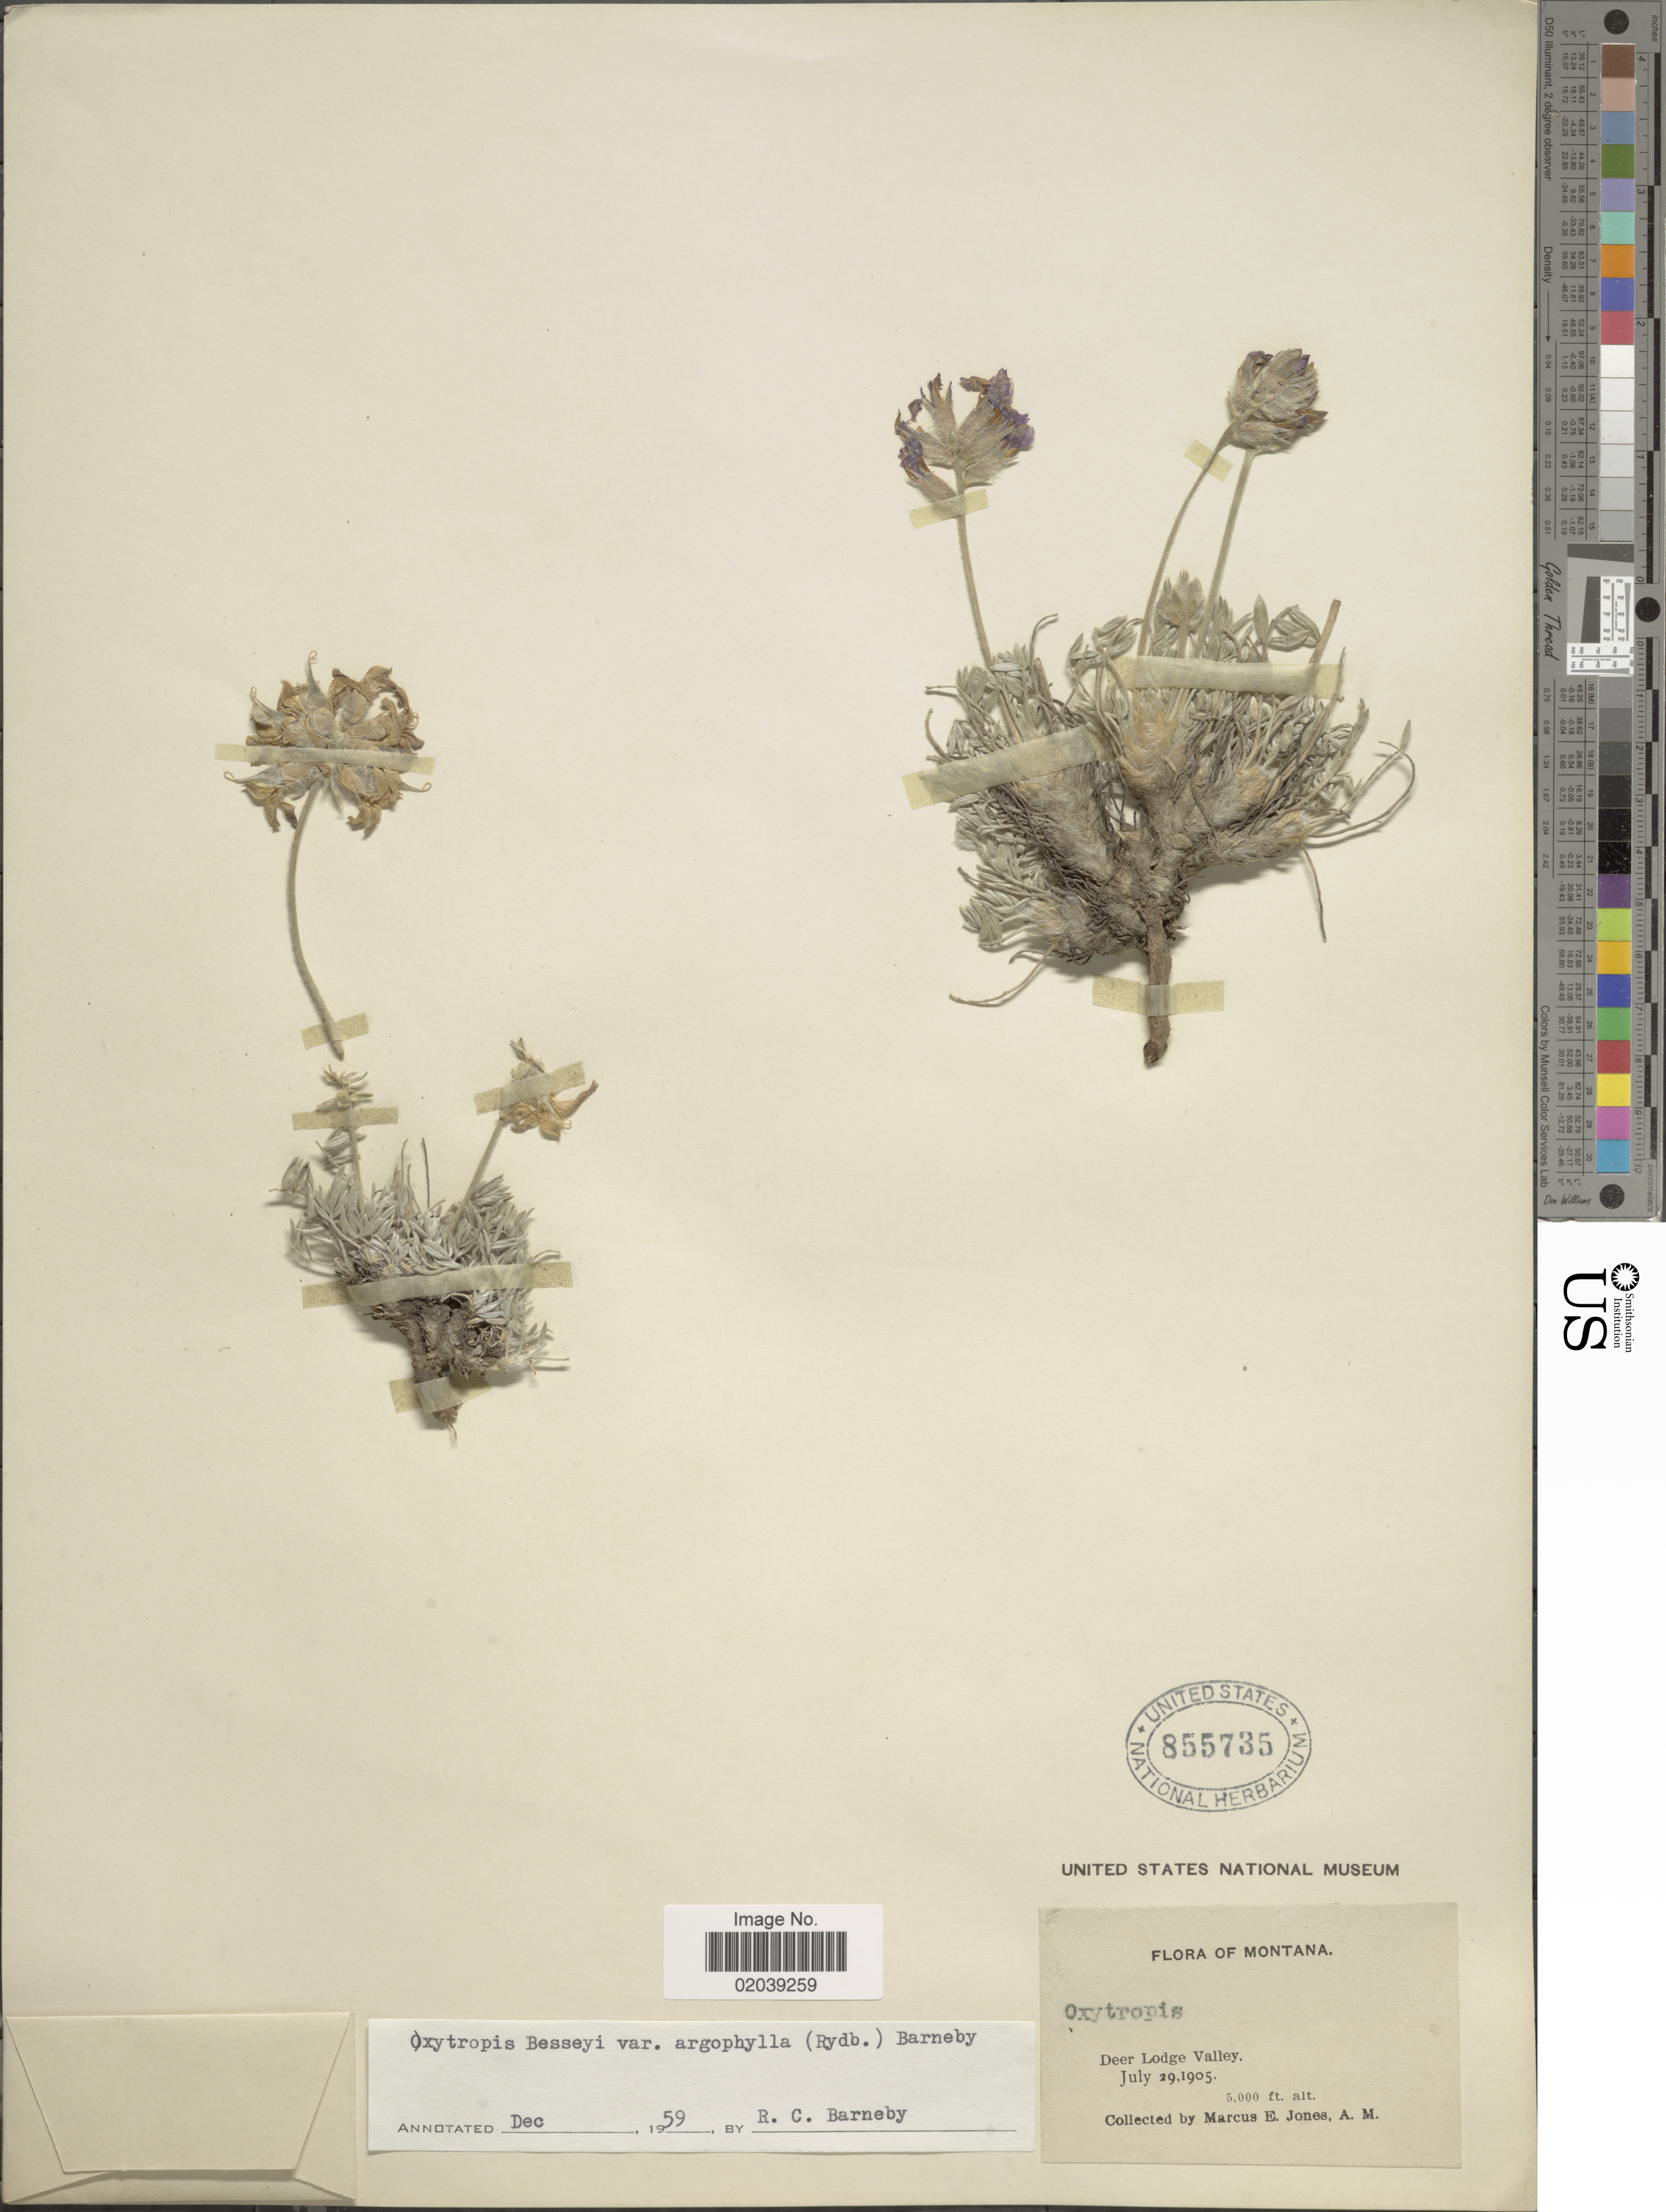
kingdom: Plantae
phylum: Tracheophyta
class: Magnoliopsida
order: Fabales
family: Fabaceae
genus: Oxytropis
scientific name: Oxytropis besseyi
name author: (Rydb.) Blank.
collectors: M. E. Jones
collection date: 1905-07-29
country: United States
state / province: Montana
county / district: Powell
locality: Deer Lodge Valley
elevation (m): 1524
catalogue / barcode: US 855735